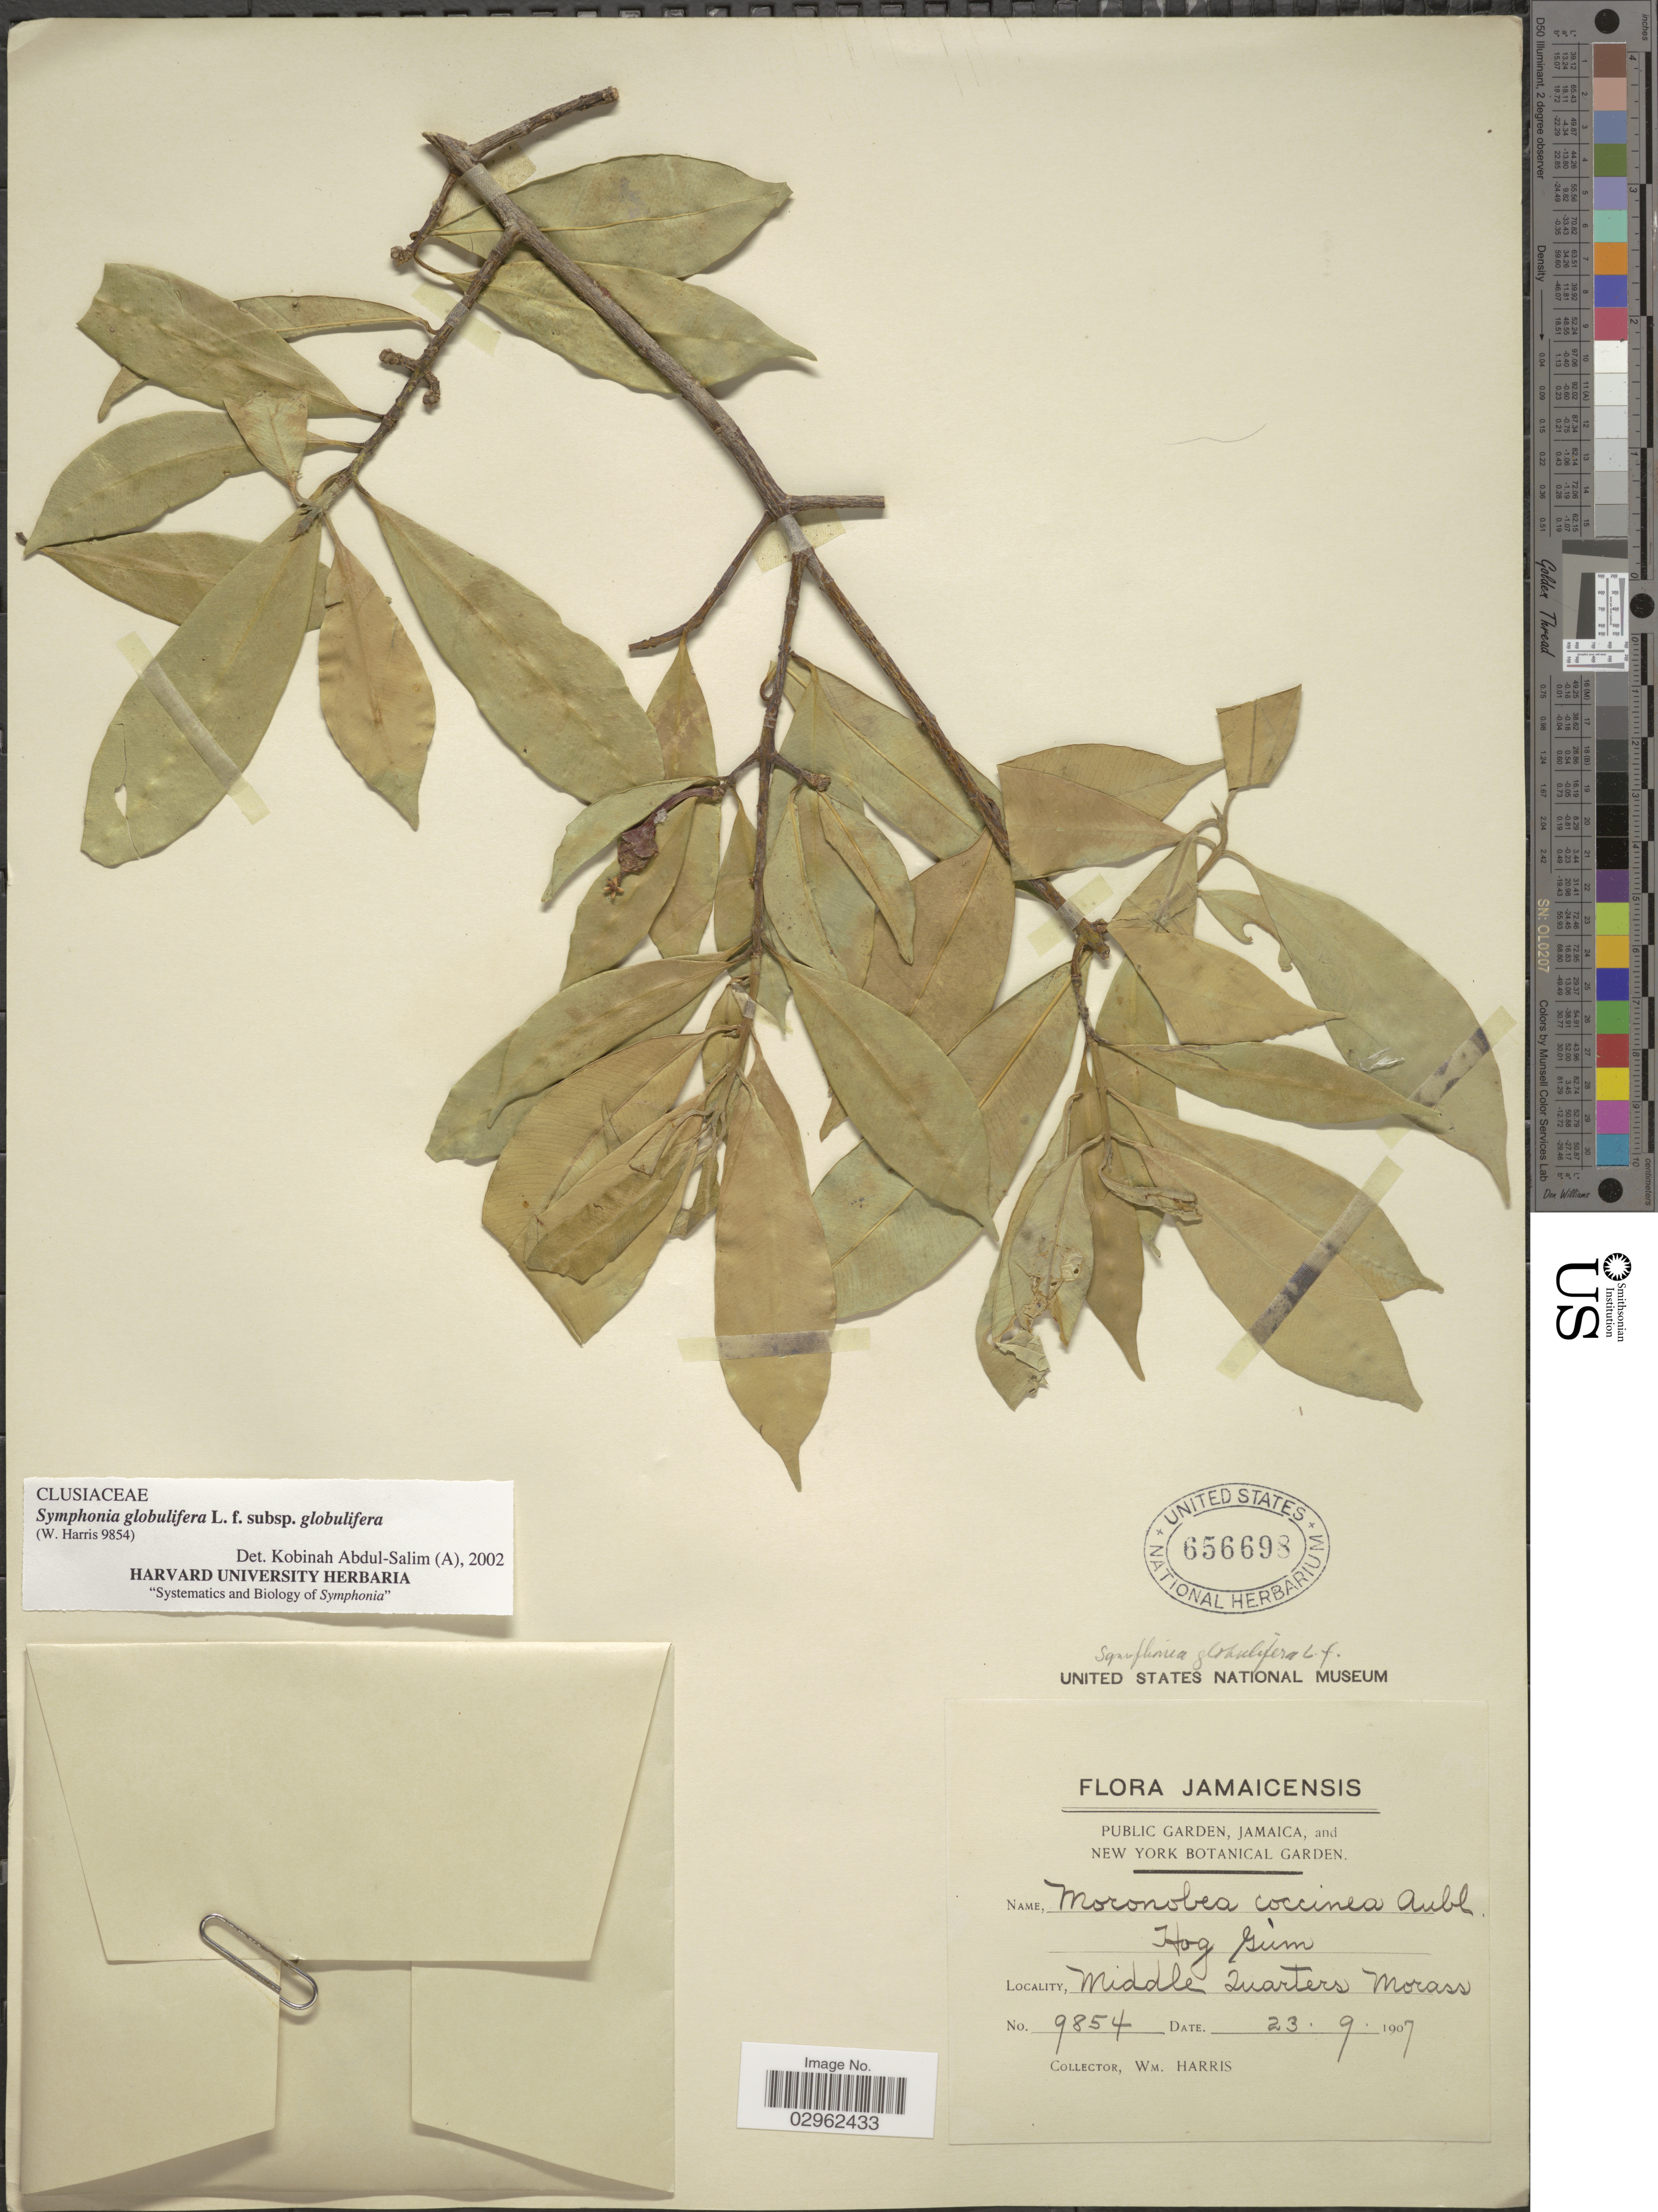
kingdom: Plantae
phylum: Tracheophyta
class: Magnoliopsida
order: Malpighiales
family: Clusiaceae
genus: Symphonia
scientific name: Symphonia globulifera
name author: L. f.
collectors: W. H. Harris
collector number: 9854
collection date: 1907-09-23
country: Jamaica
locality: Middle Quarters Morass.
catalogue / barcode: US 656693